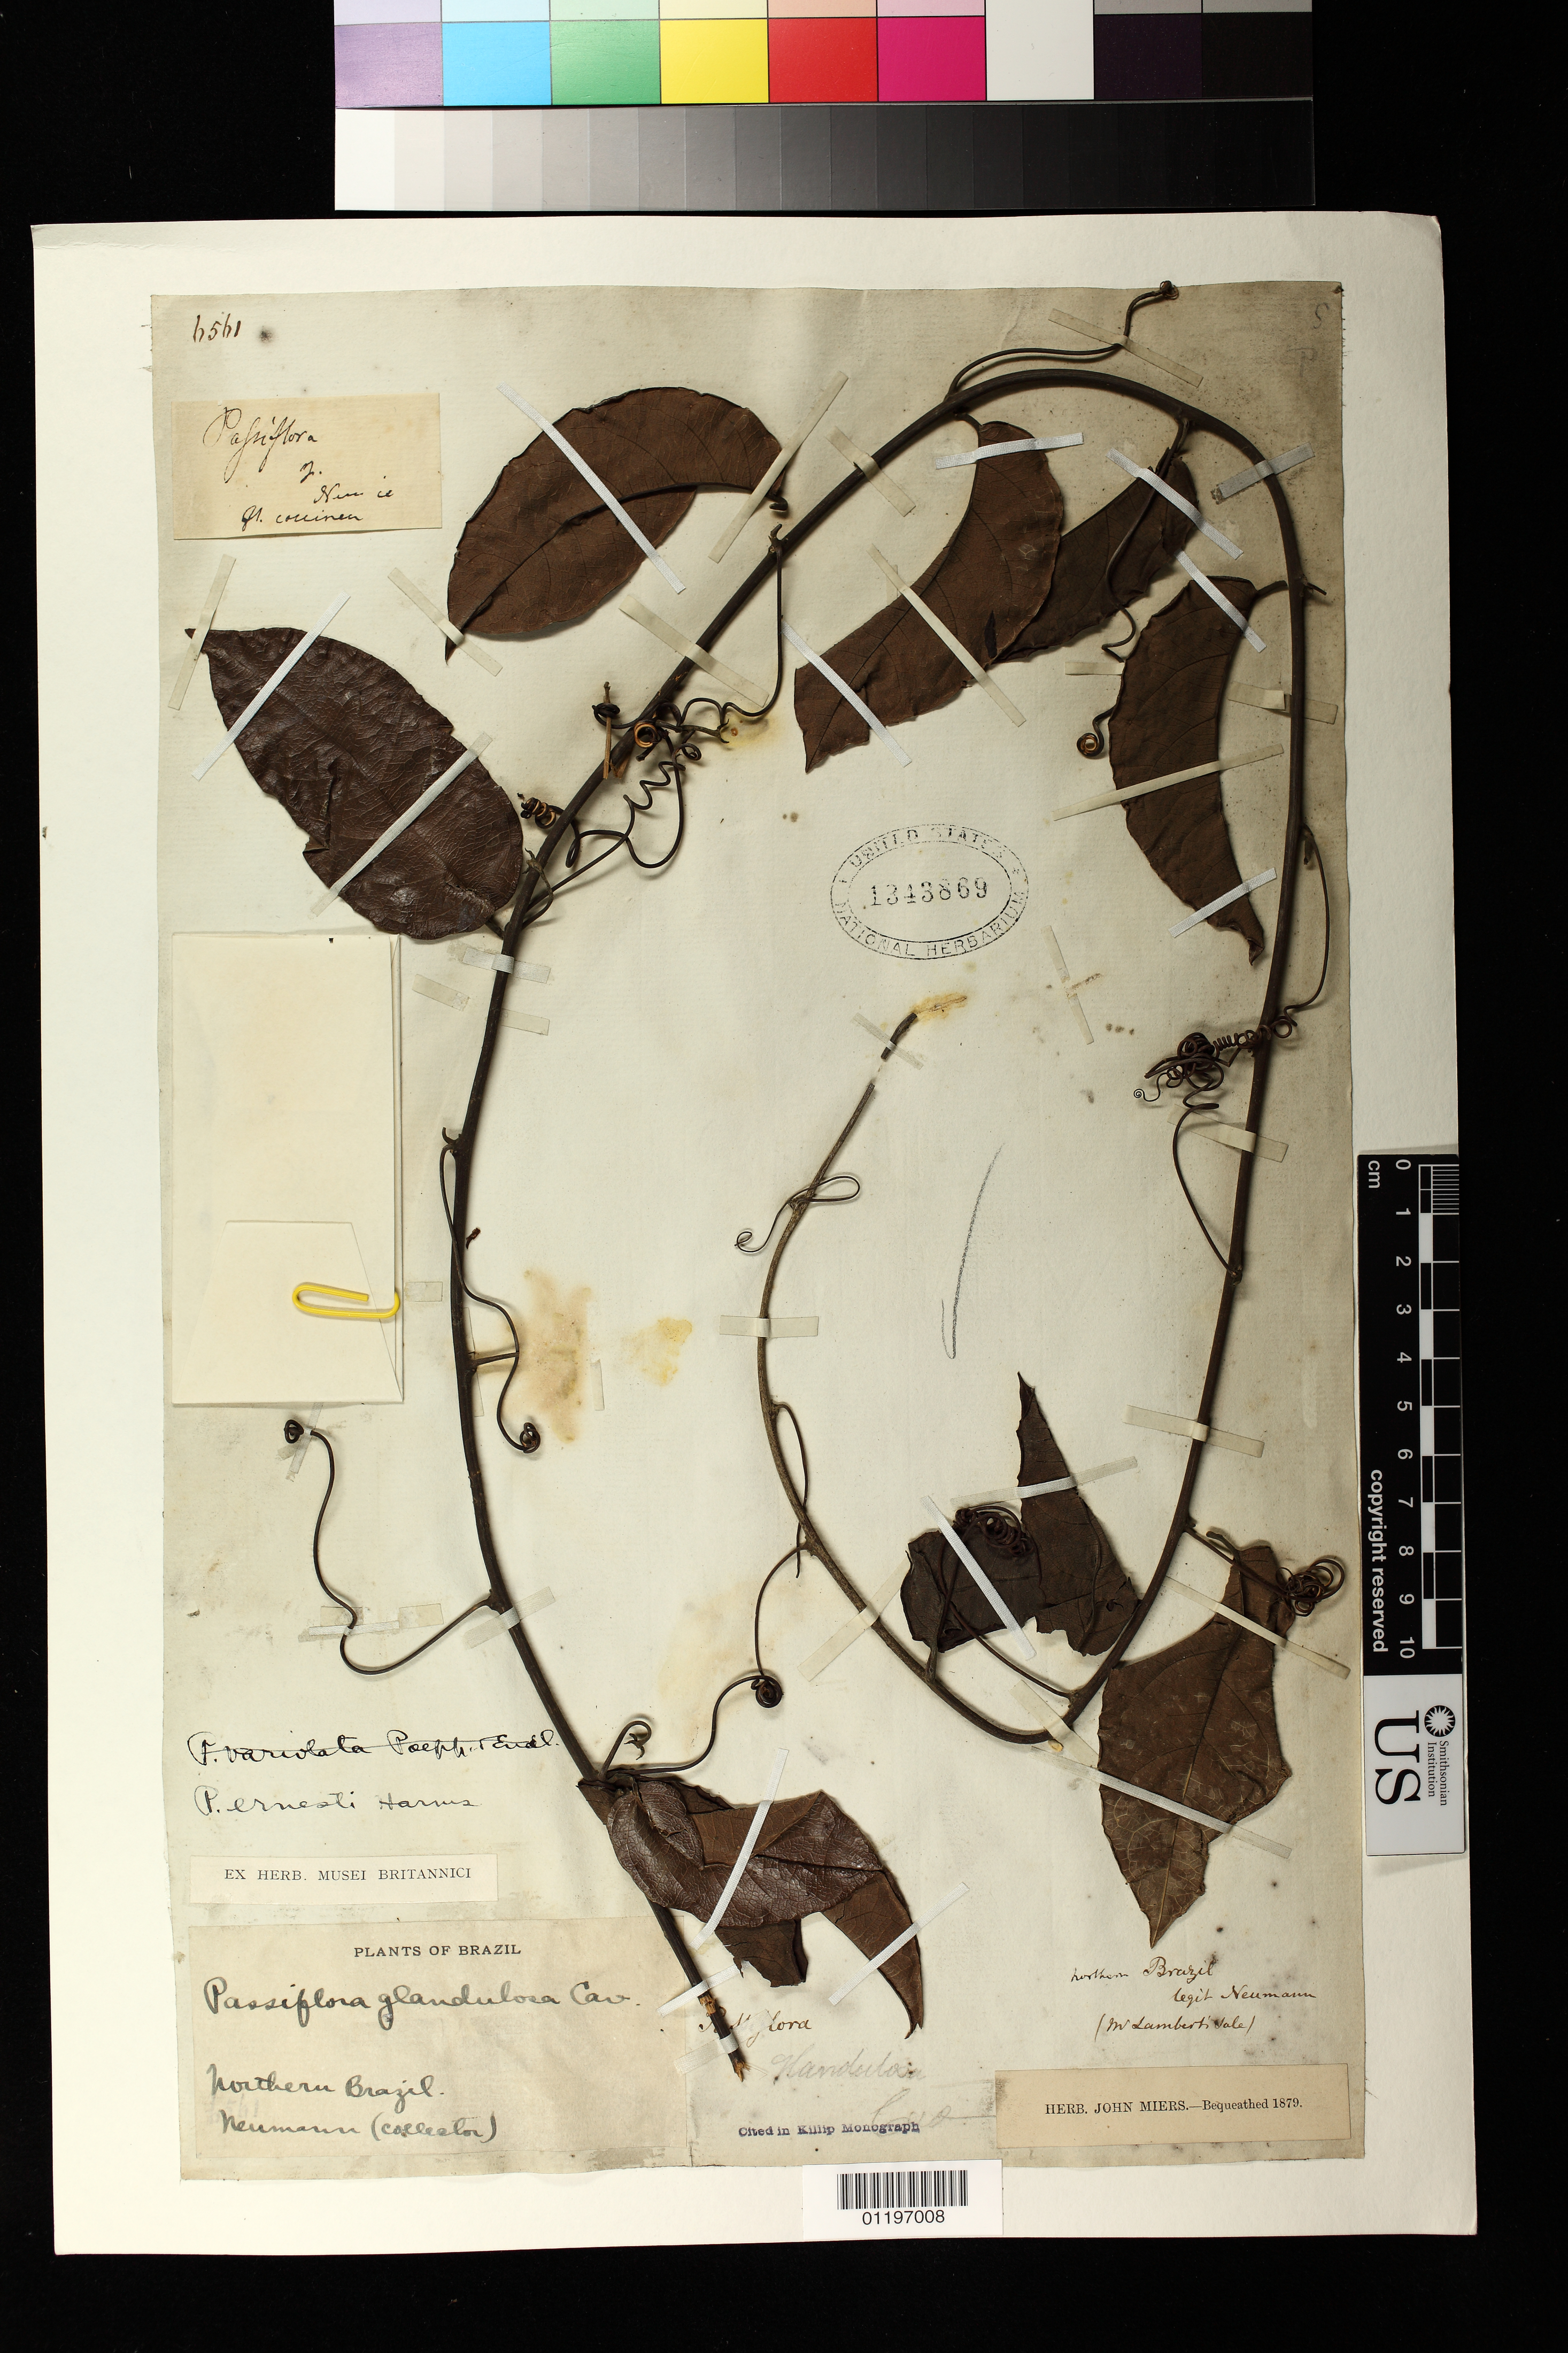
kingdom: Plantae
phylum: Tracheophyta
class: Magnoliopsida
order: Malpighiales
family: Passifloraceae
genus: Passiflora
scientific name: Passiflora glandulosa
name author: Cav.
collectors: Neumann, --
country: Brazil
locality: Northern Brazil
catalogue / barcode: US 1343869